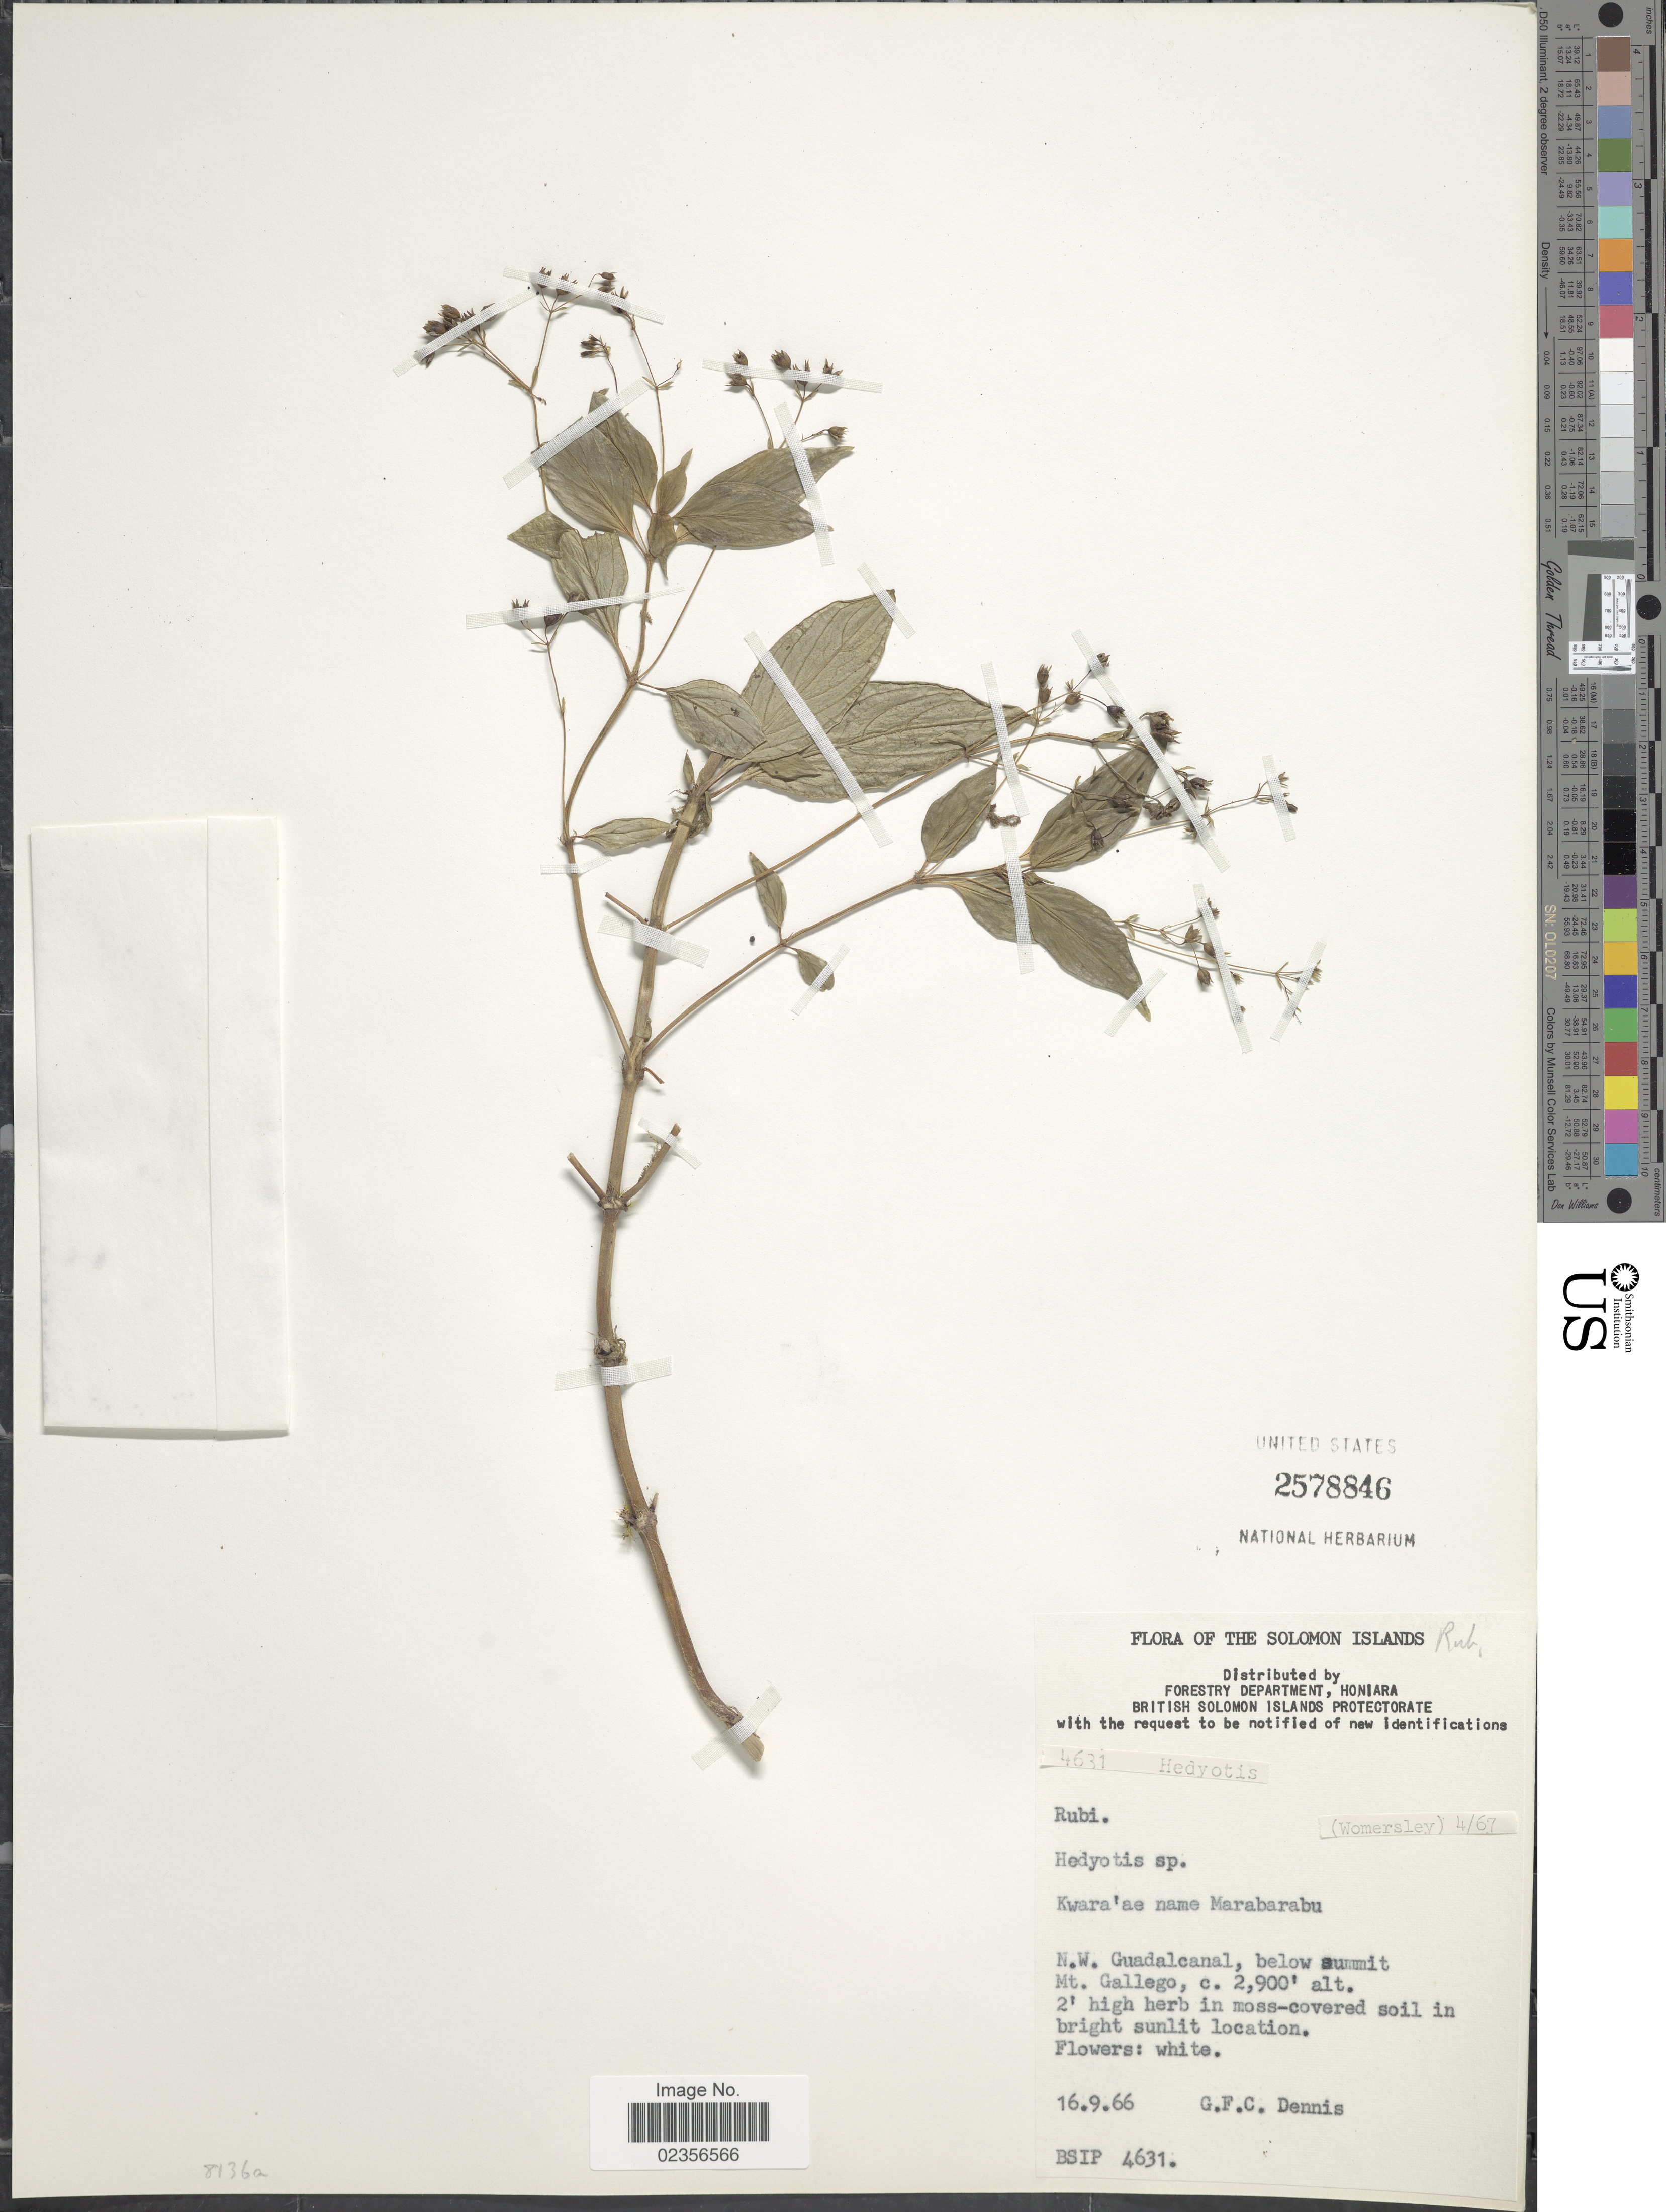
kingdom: Plantae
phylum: Tracheophyta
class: Magnoliopsida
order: Gentianales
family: Rubiaceae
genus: Hedyotis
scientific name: Hedyotis sp.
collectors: G. Dennis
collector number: BSIP 4631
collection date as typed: Transcribed d/m/y: 16/9/66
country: Solomon Islands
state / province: Solomon Islands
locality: N. W. Guadalcanal, below summit Mt. Gallego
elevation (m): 884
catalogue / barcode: US 2578846